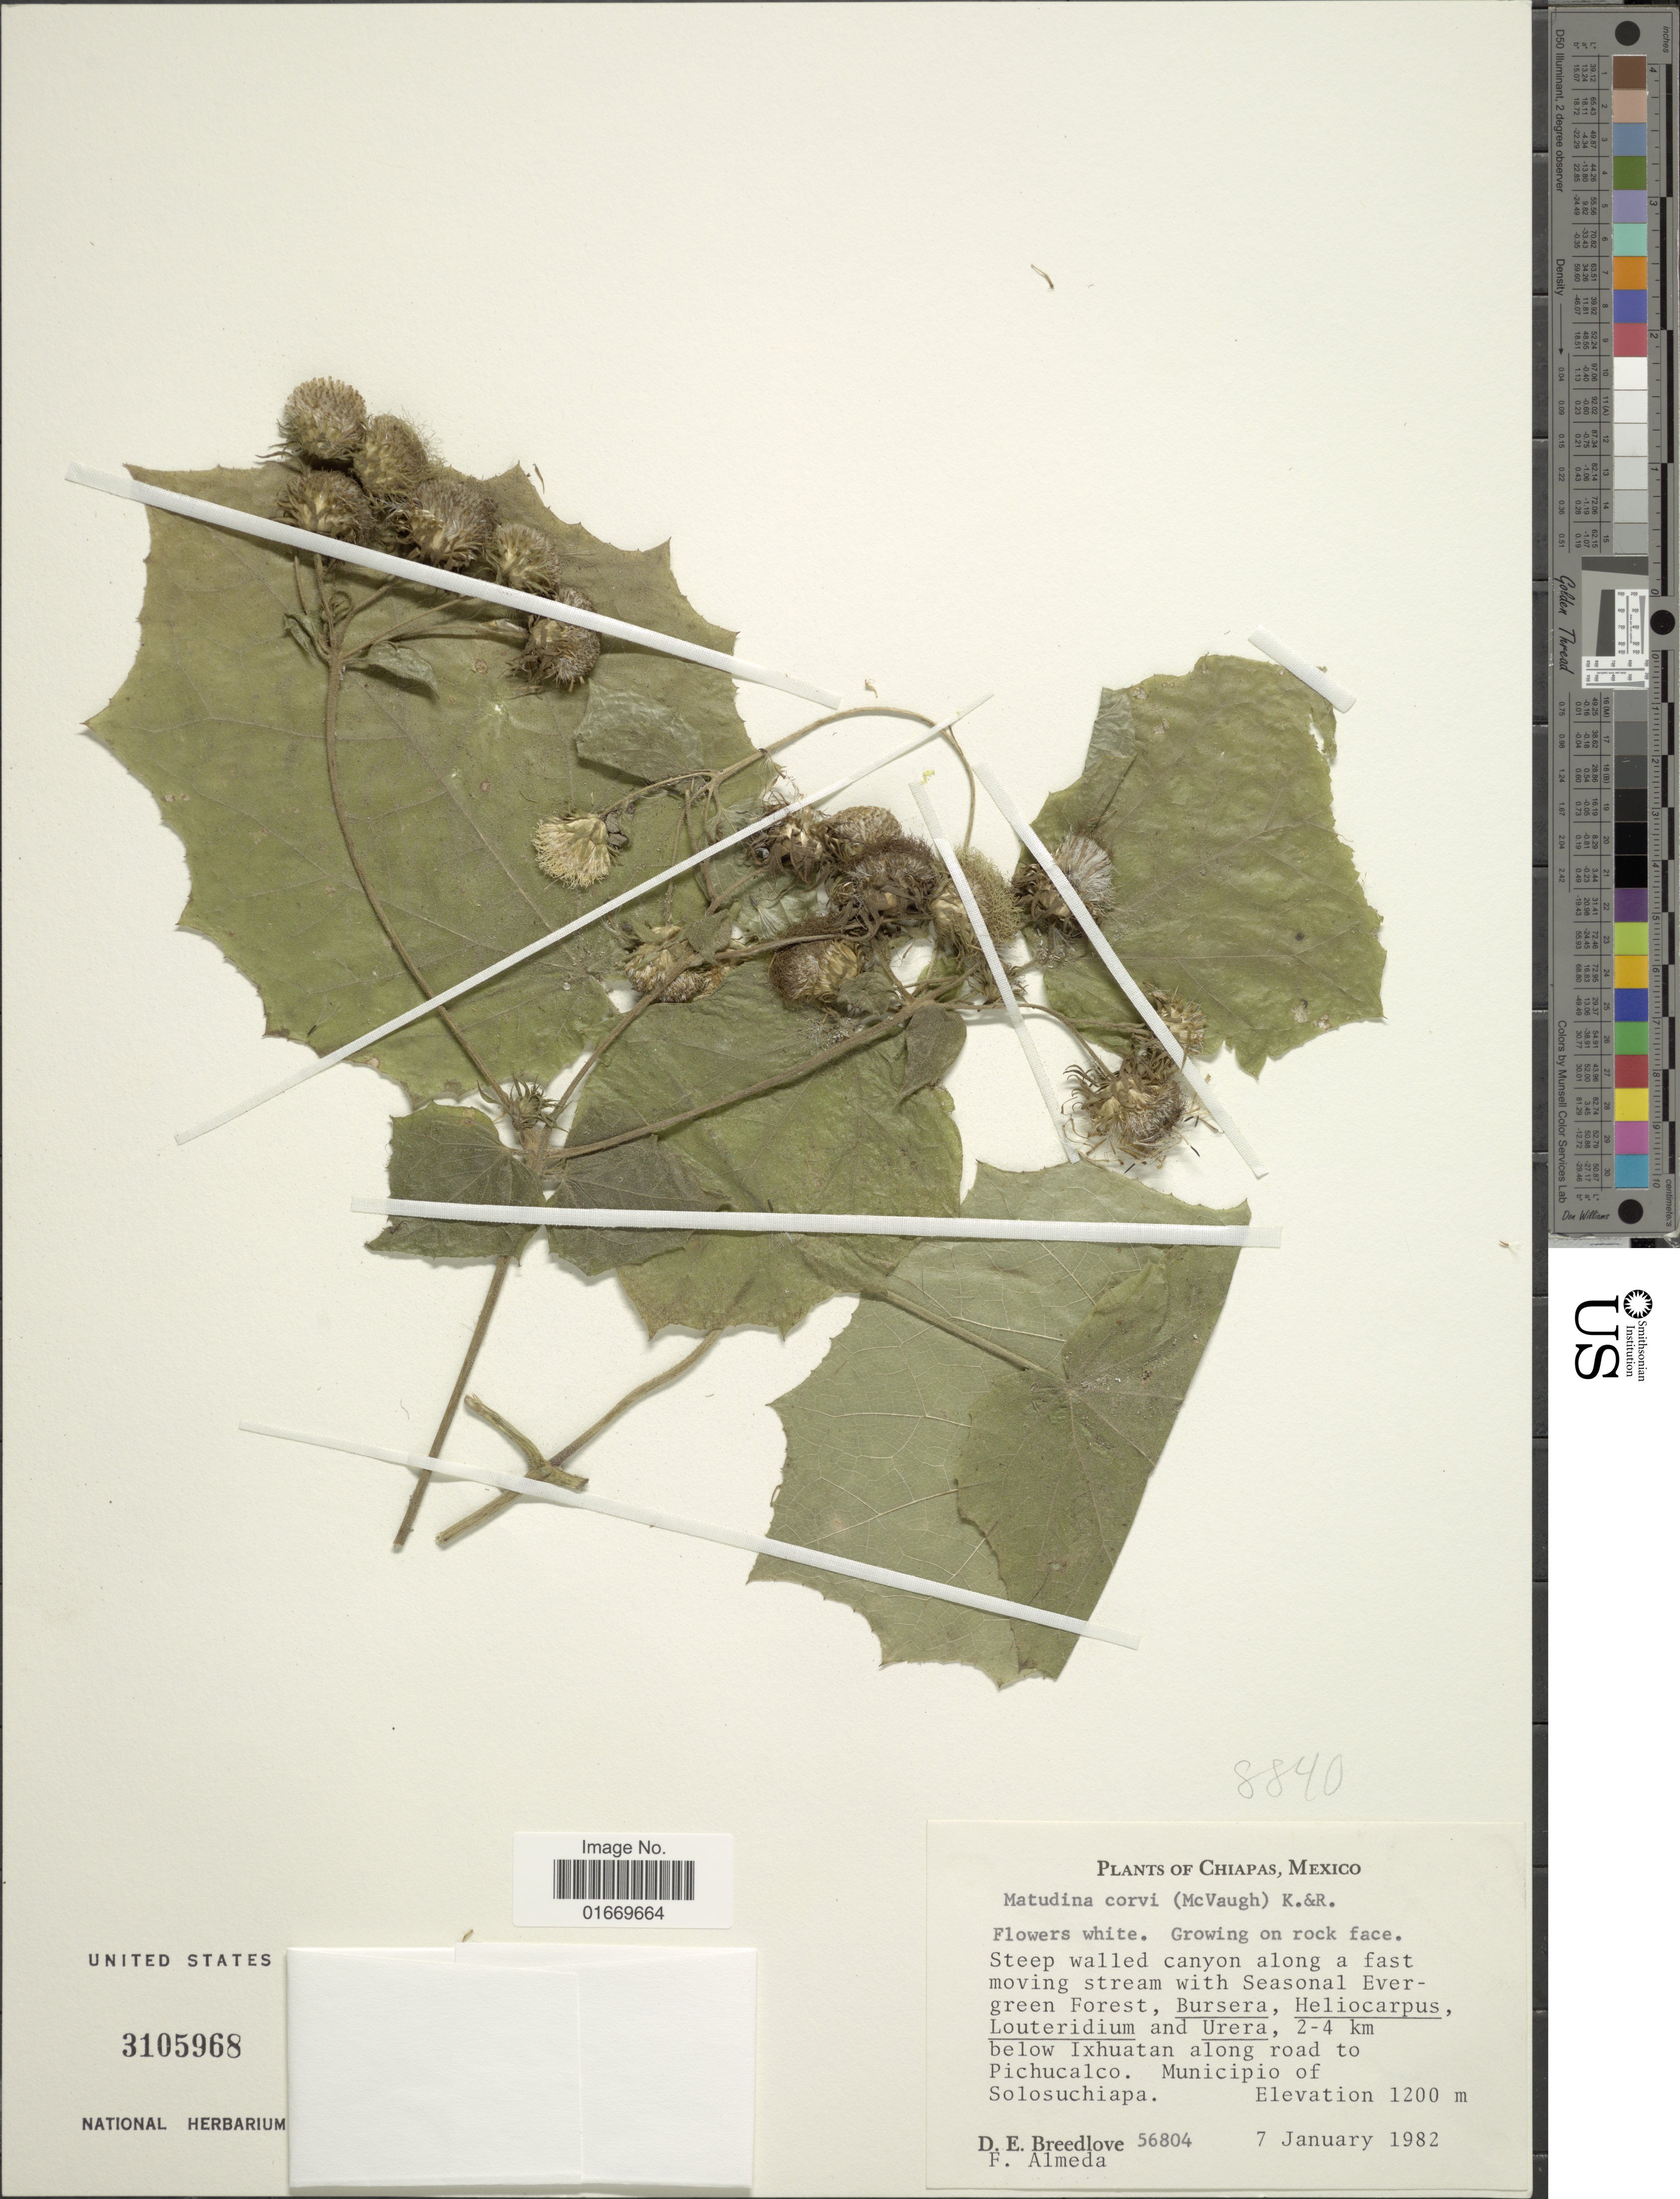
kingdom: Plantae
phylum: Tracheophyta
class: Magnoliopsida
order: Asterales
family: Asteraceae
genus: Matudina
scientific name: Matudina corvi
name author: (Mc Vaugh) R.M. King & H. Rob.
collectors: D. E. Breedlove & F. Almeda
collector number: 56804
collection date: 1982-01-07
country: Mexico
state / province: Chiapas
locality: Chiapas, Mexico. Steep walled canyon along a fast moving stream with Seasonal Evergreen Forest, 2-4 km below Ixhuatan along road to Pichucalco. Municipio of Solosuchiapa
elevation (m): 1200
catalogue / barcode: US 3105968